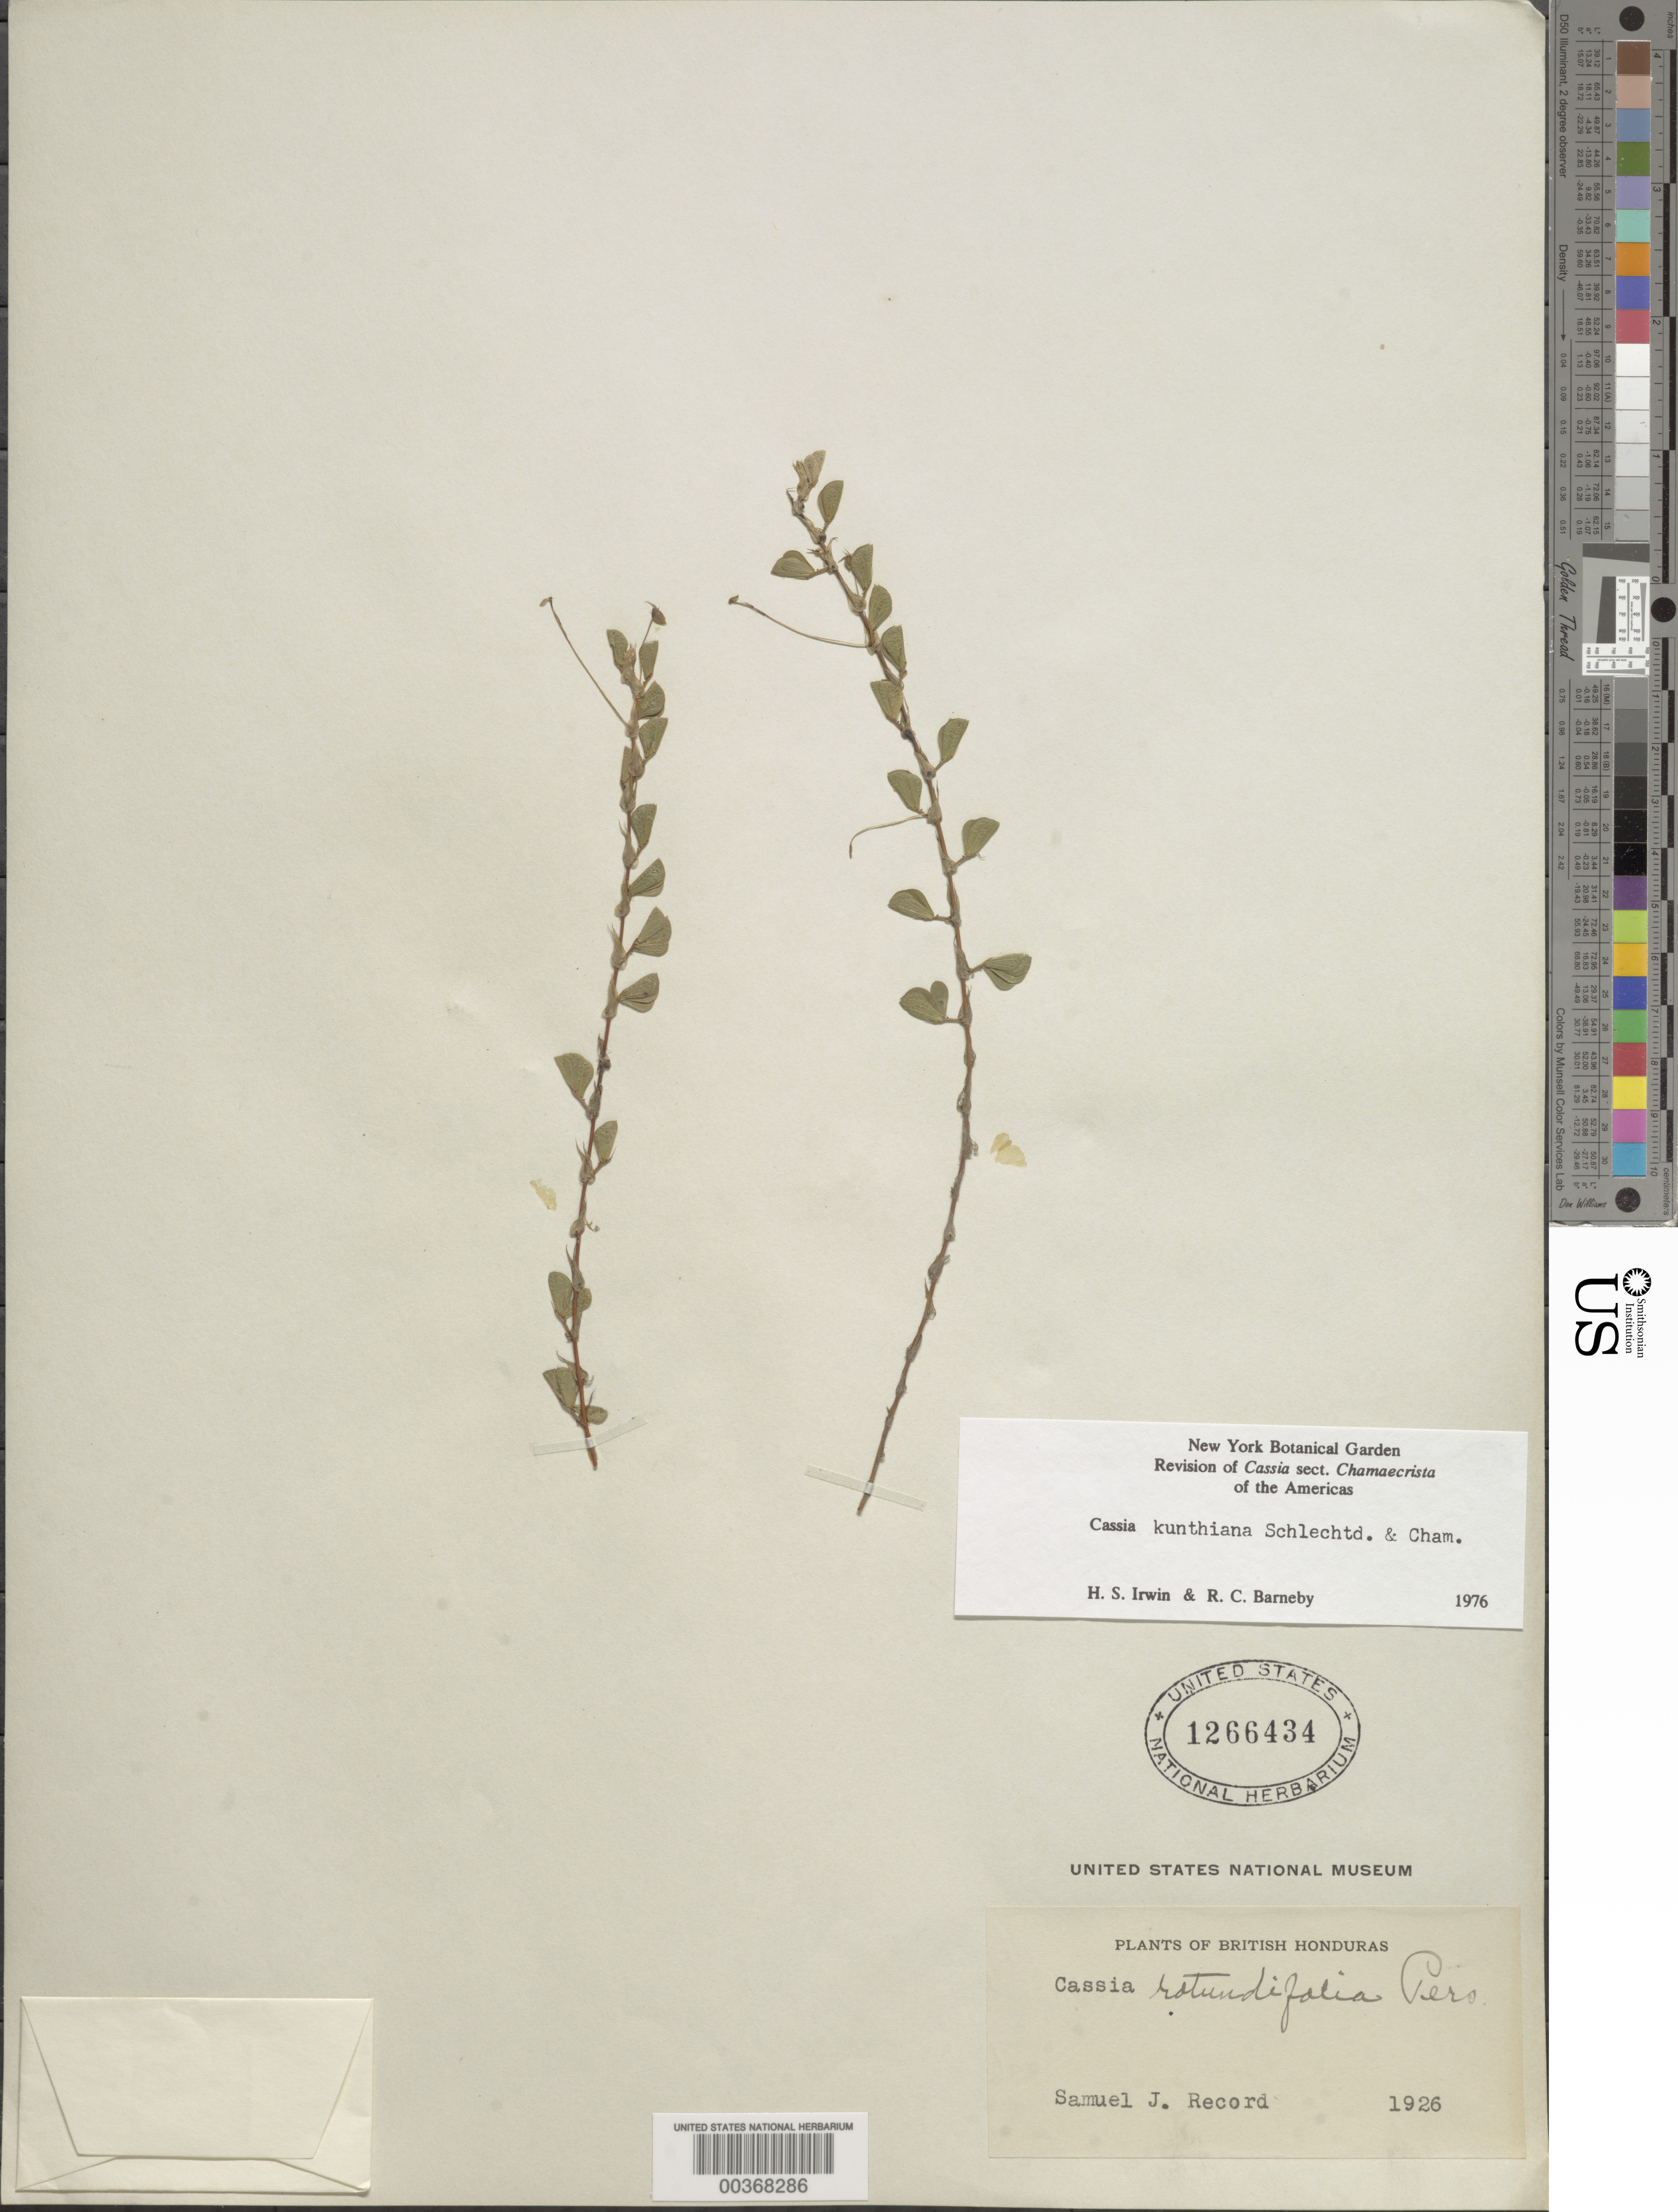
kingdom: Plantae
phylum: Tracheophyta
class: Magnoliopsida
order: Fabales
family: Fabaceae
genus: Chamaecrista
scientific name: Chamaecrista kunthiana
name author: (Schltdl. & Cham.) H.S. Irwin & Barneby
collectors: S. J. Record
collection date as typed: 1926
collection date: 1926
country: Belize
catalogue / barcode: US 1266434